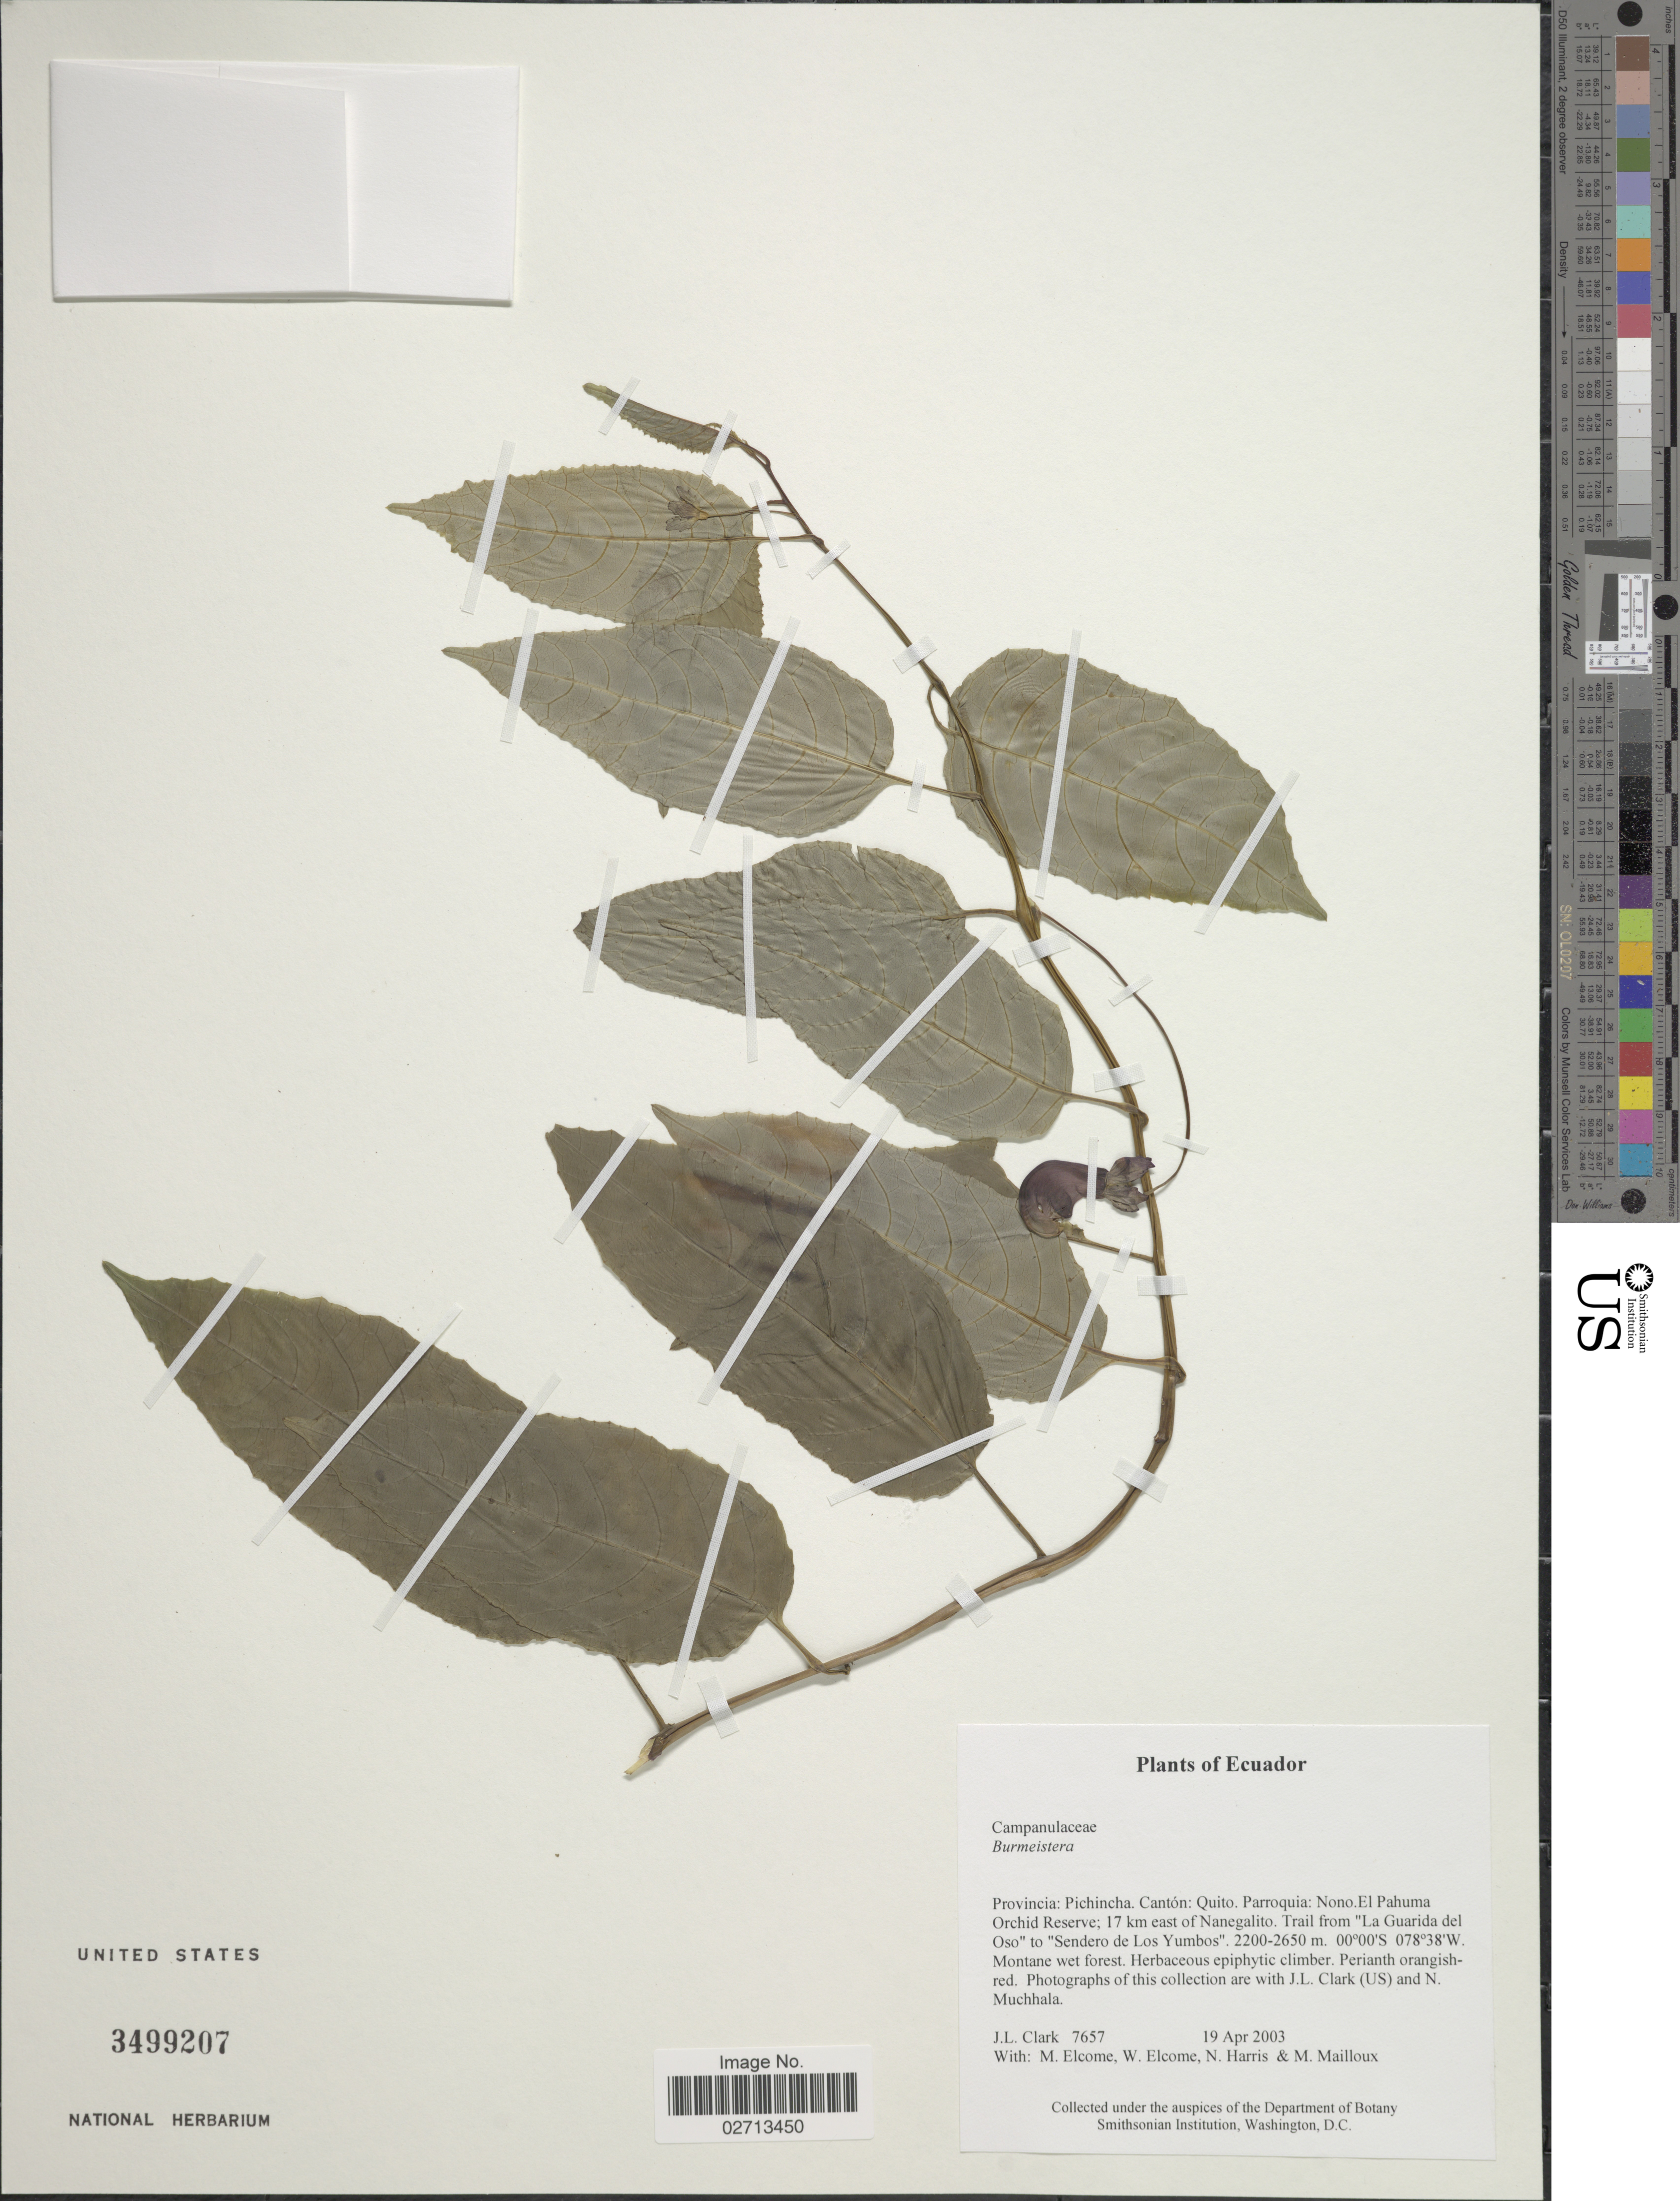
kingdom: Plantae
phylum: Tracheophyta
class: Magnoliopsida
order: Asterales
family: Campanulaceae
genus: Burmeistera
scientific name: Burmeistera sp.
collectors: J. L. Clark, M. Elcome, W. Elcome, N. Harris & M. Mailloux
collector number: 7657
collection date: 2003-04-19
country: Ecuador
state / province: Pichincha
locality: Canton: Quito. Parroquia: Nono. El Pahuma Orchid Reserve; 17 km east of Nanegalito. Trail from "La Guarida del Oso" to Sendero de Los Yumbos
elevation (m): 2200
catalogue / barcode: US 3499207